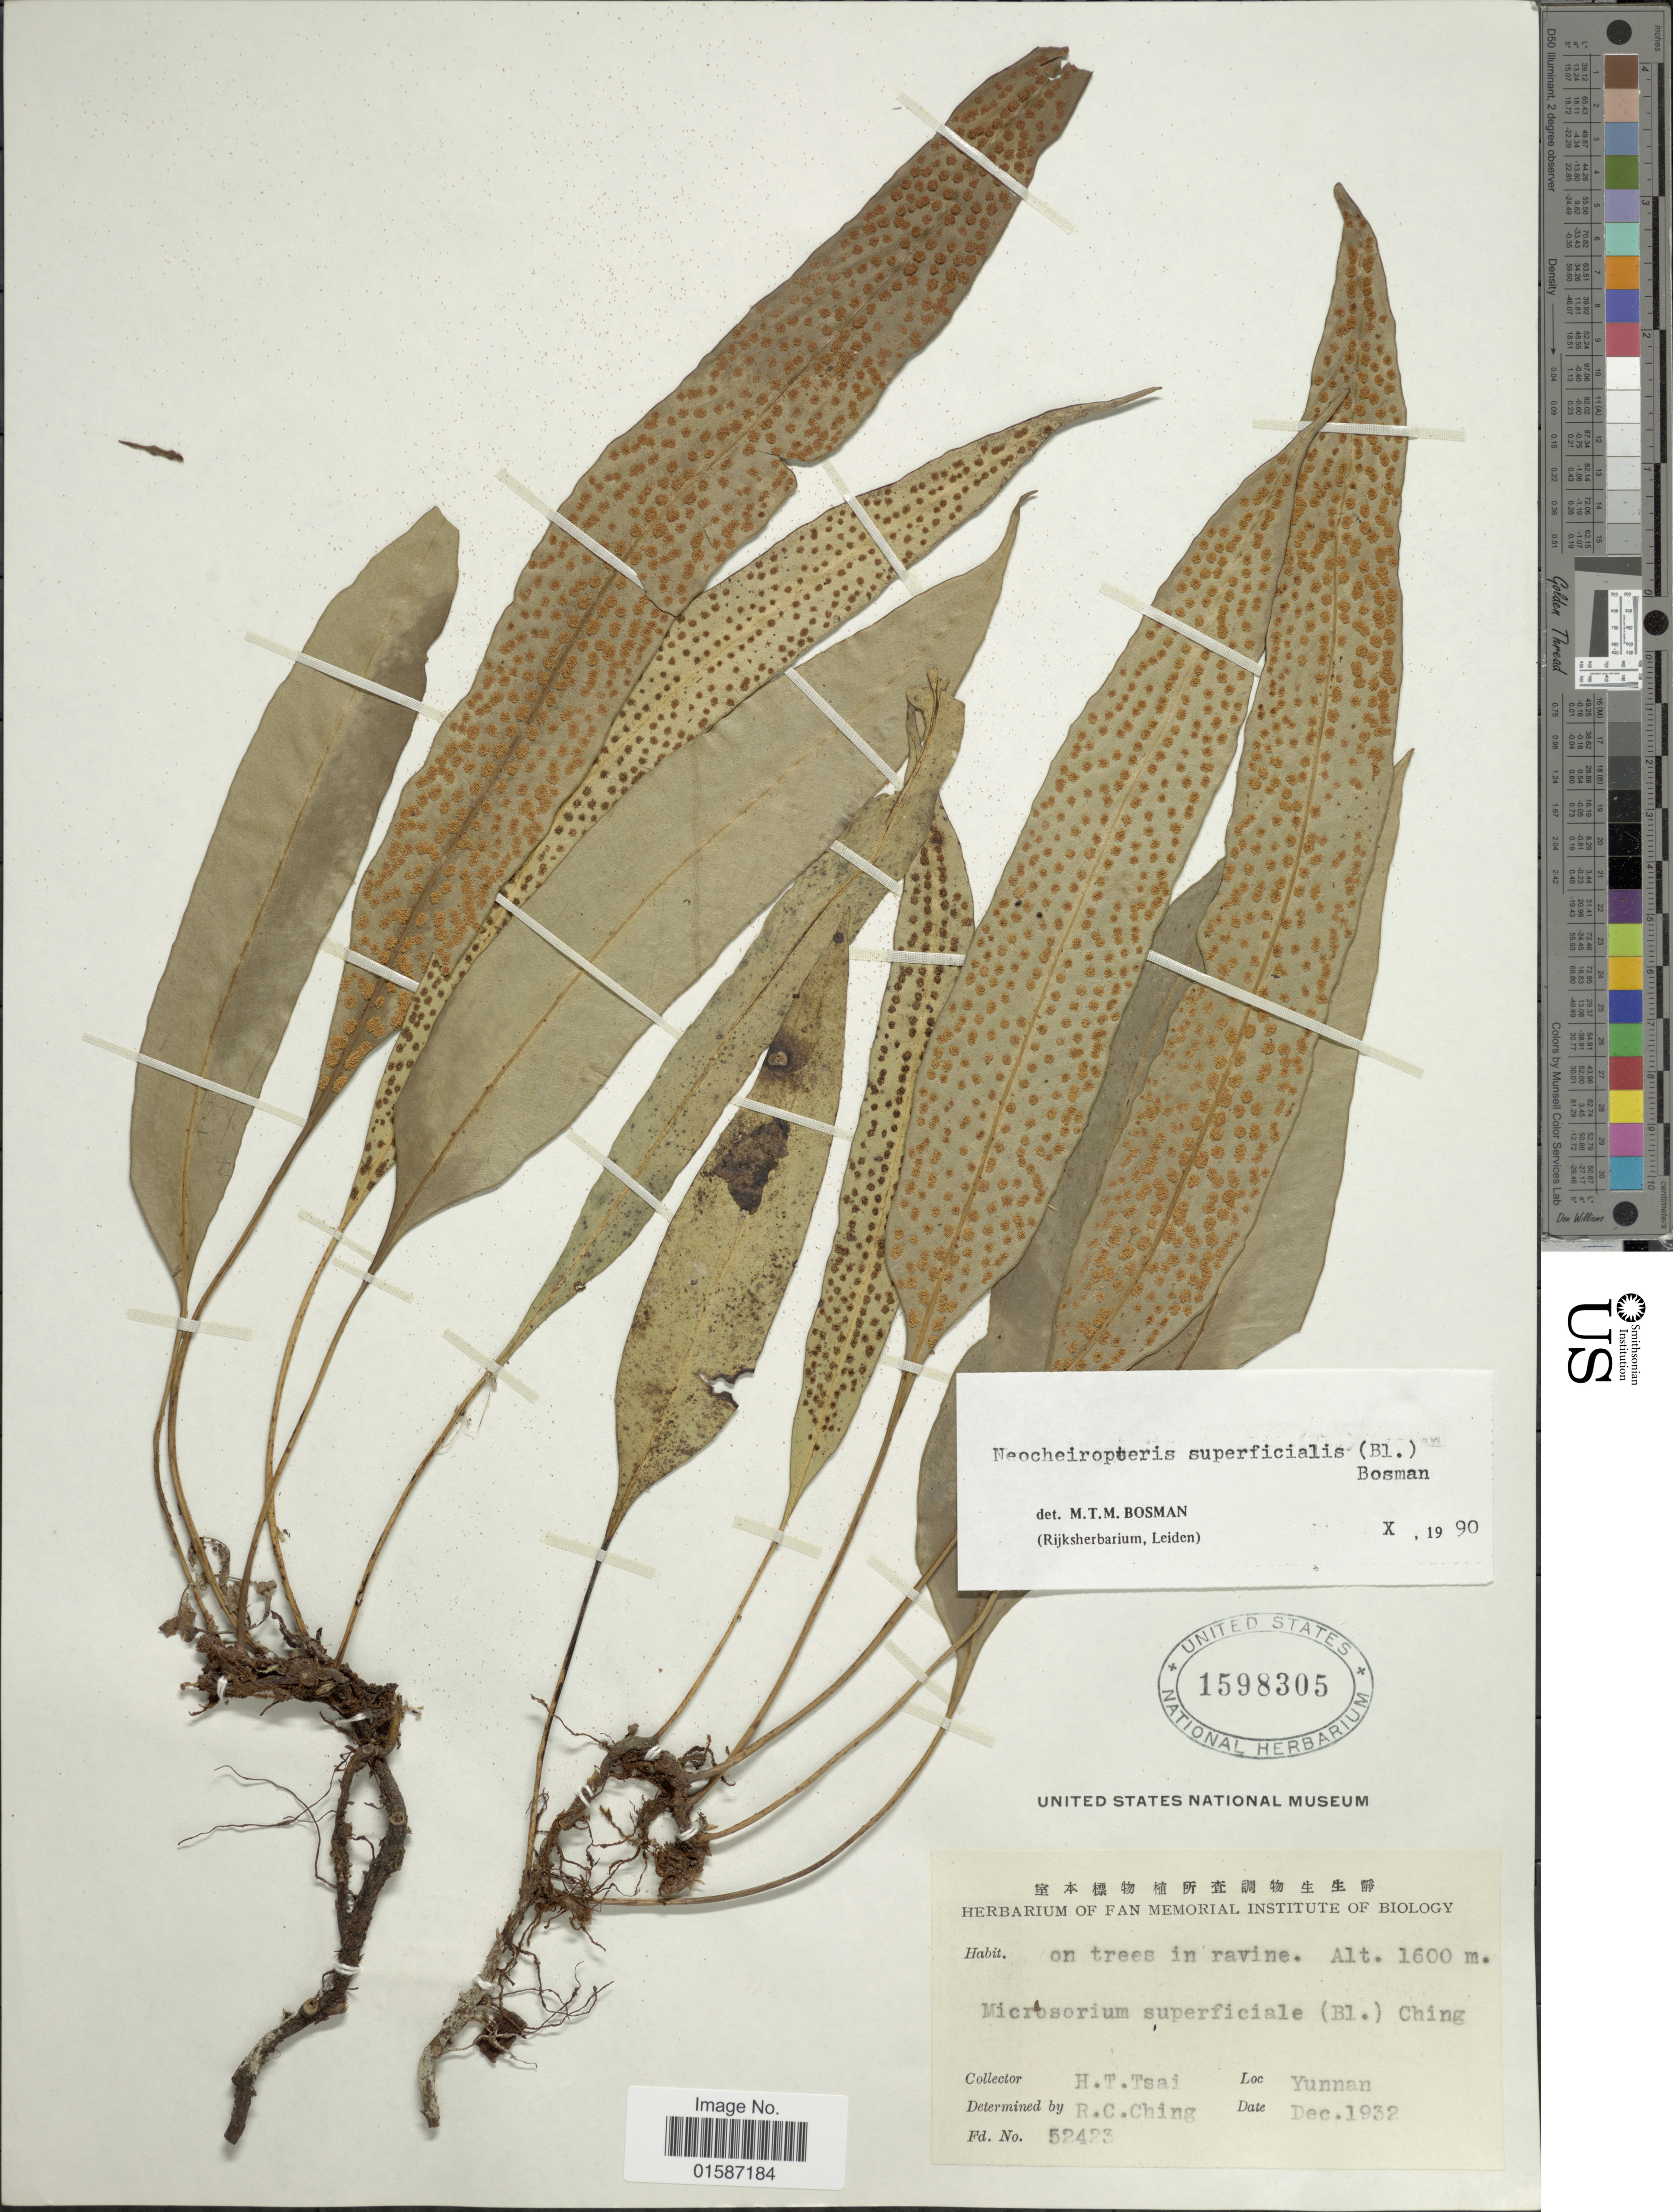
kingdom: Plantae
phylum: Tracheophyta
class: Polypodiopsida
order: Polypodiales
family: Polypodiaceae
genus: Lepidomicrosorium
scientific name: Lepidomicrosorium superficiale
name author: (Blume) Li S. Wang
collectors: H. Tsai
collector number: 52423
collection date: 1932-12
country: China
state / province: Yunnan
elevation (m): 1600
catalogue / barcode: US 1598305